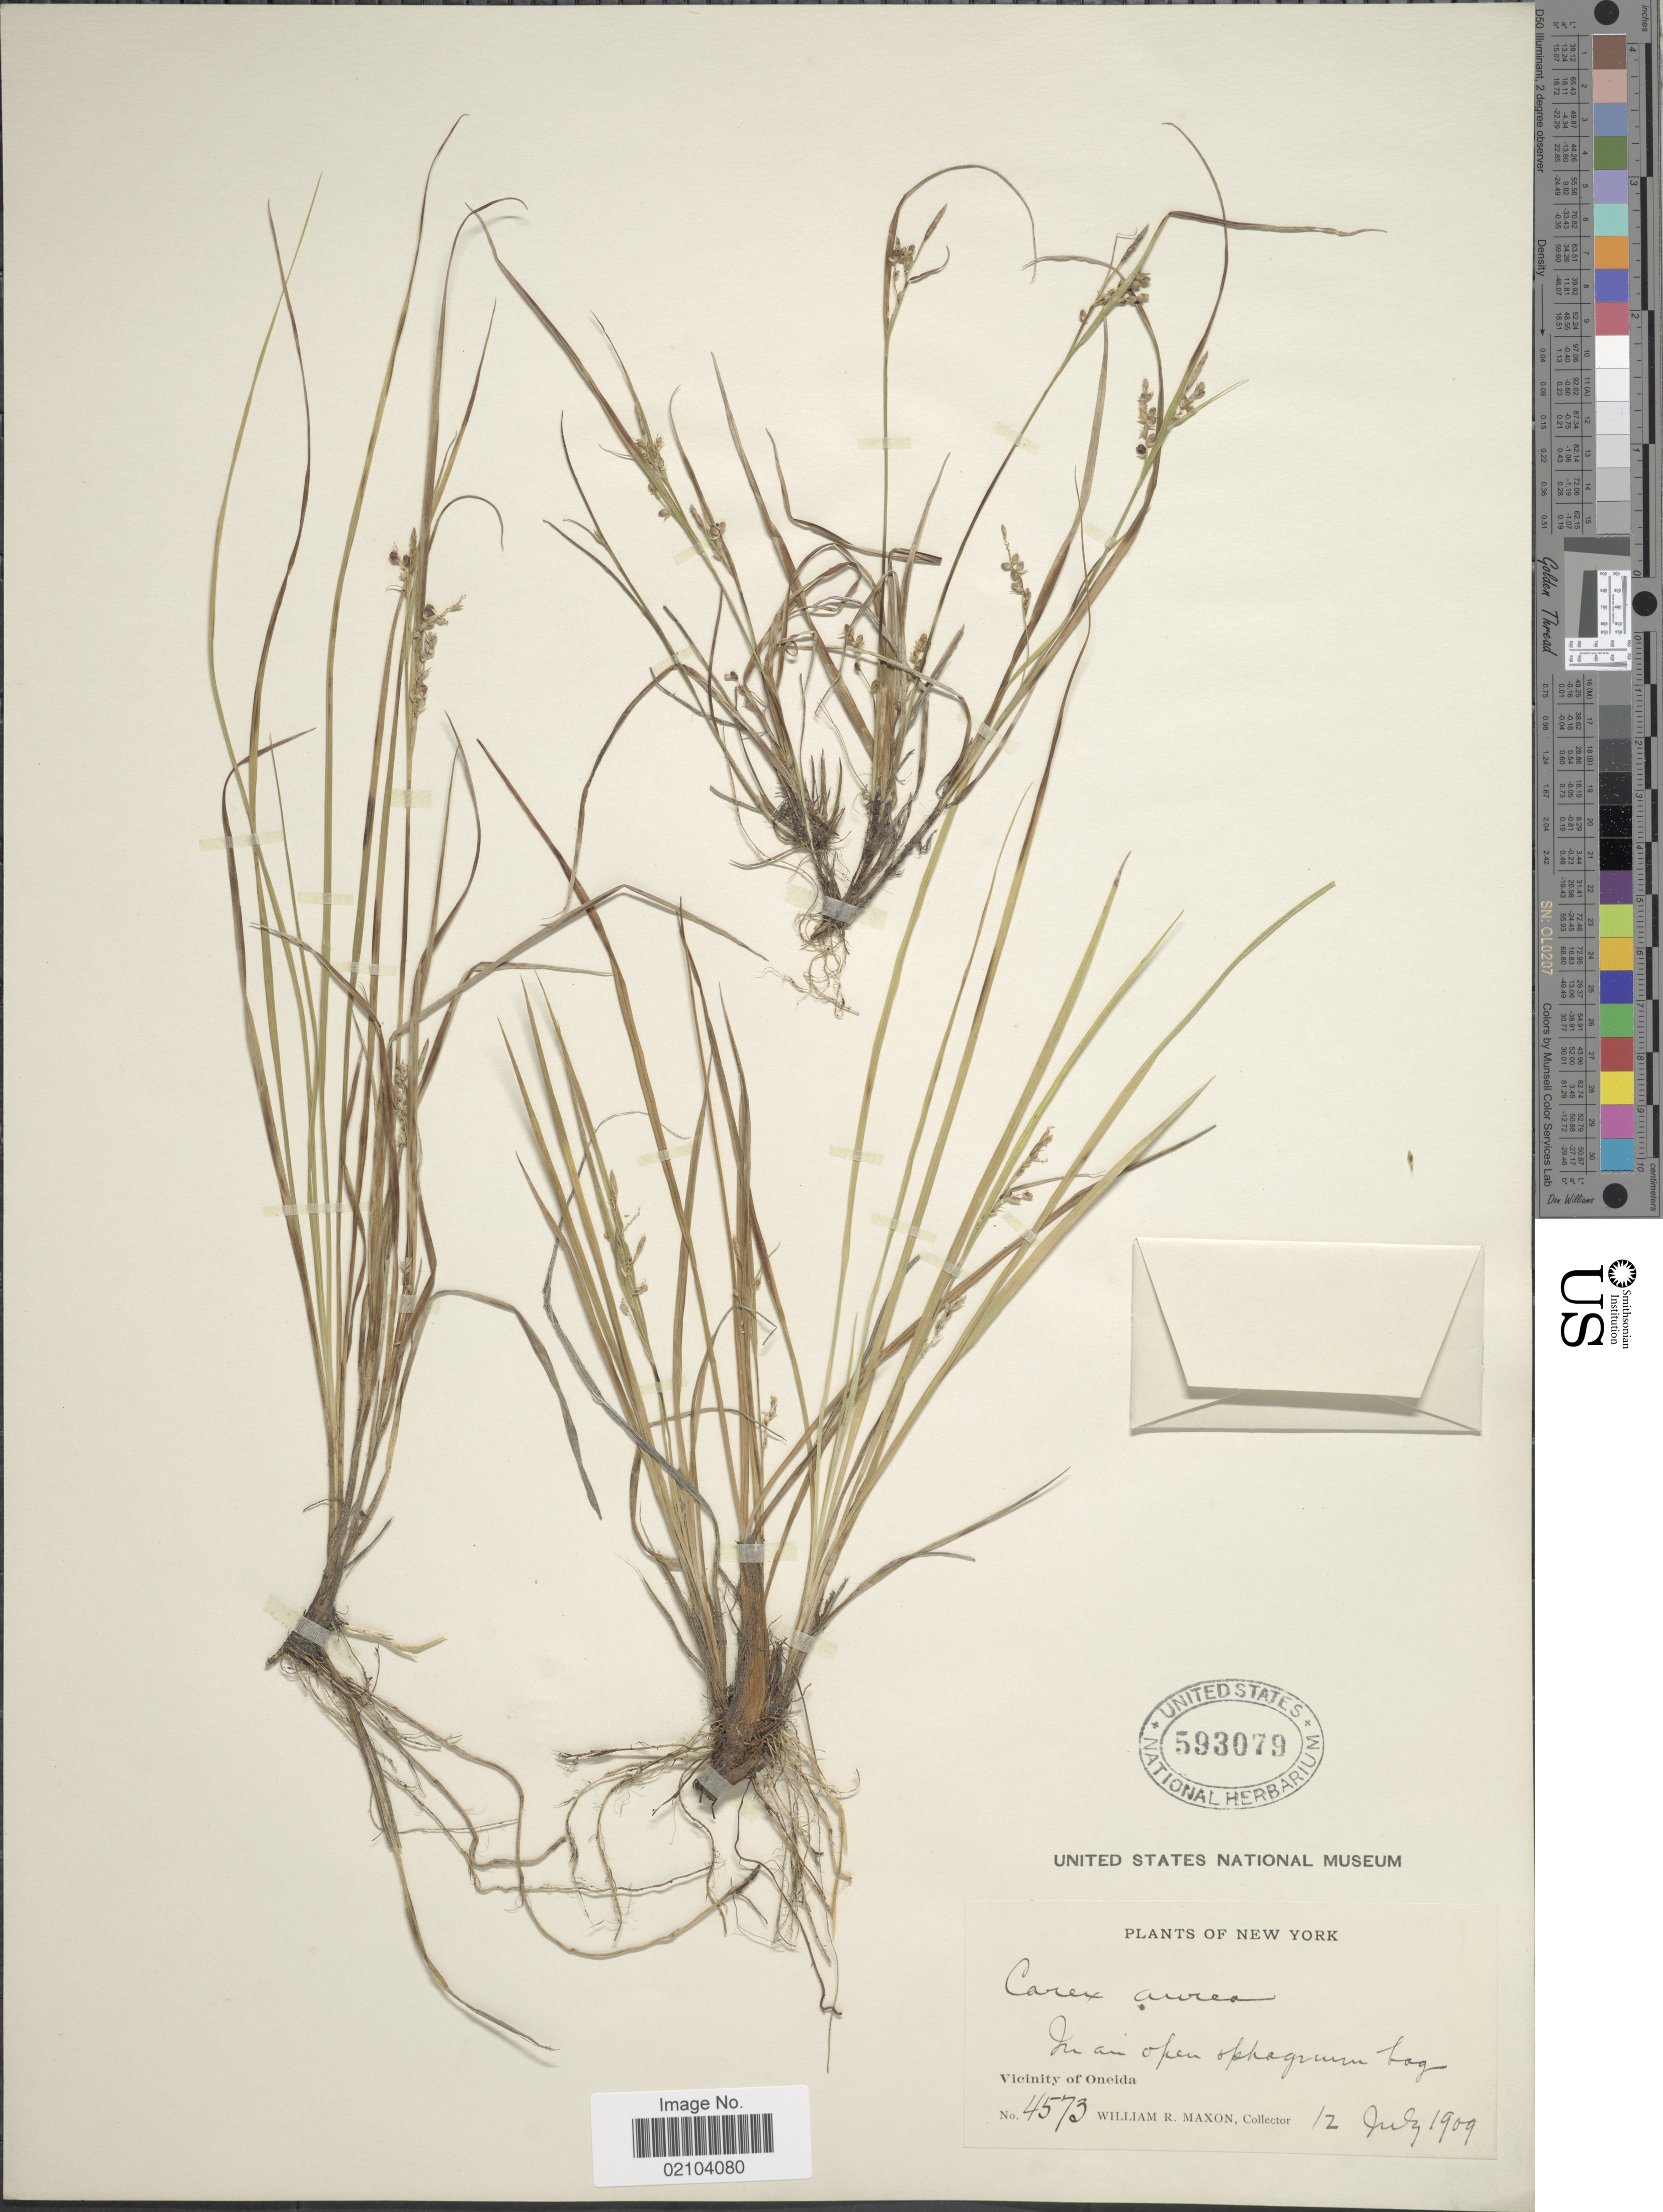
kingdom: Plantae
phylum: Tracheophyta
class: Liliopsida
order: Poales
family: Cyperaceae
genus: Carex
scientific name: Carex aurea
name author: Nutt.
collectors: W. R. Maxon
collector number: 4573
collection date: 1909-07-12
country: United States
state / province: New York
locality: In an open sphagrum bog. Vicinity of Oneida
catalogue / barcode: US 593079